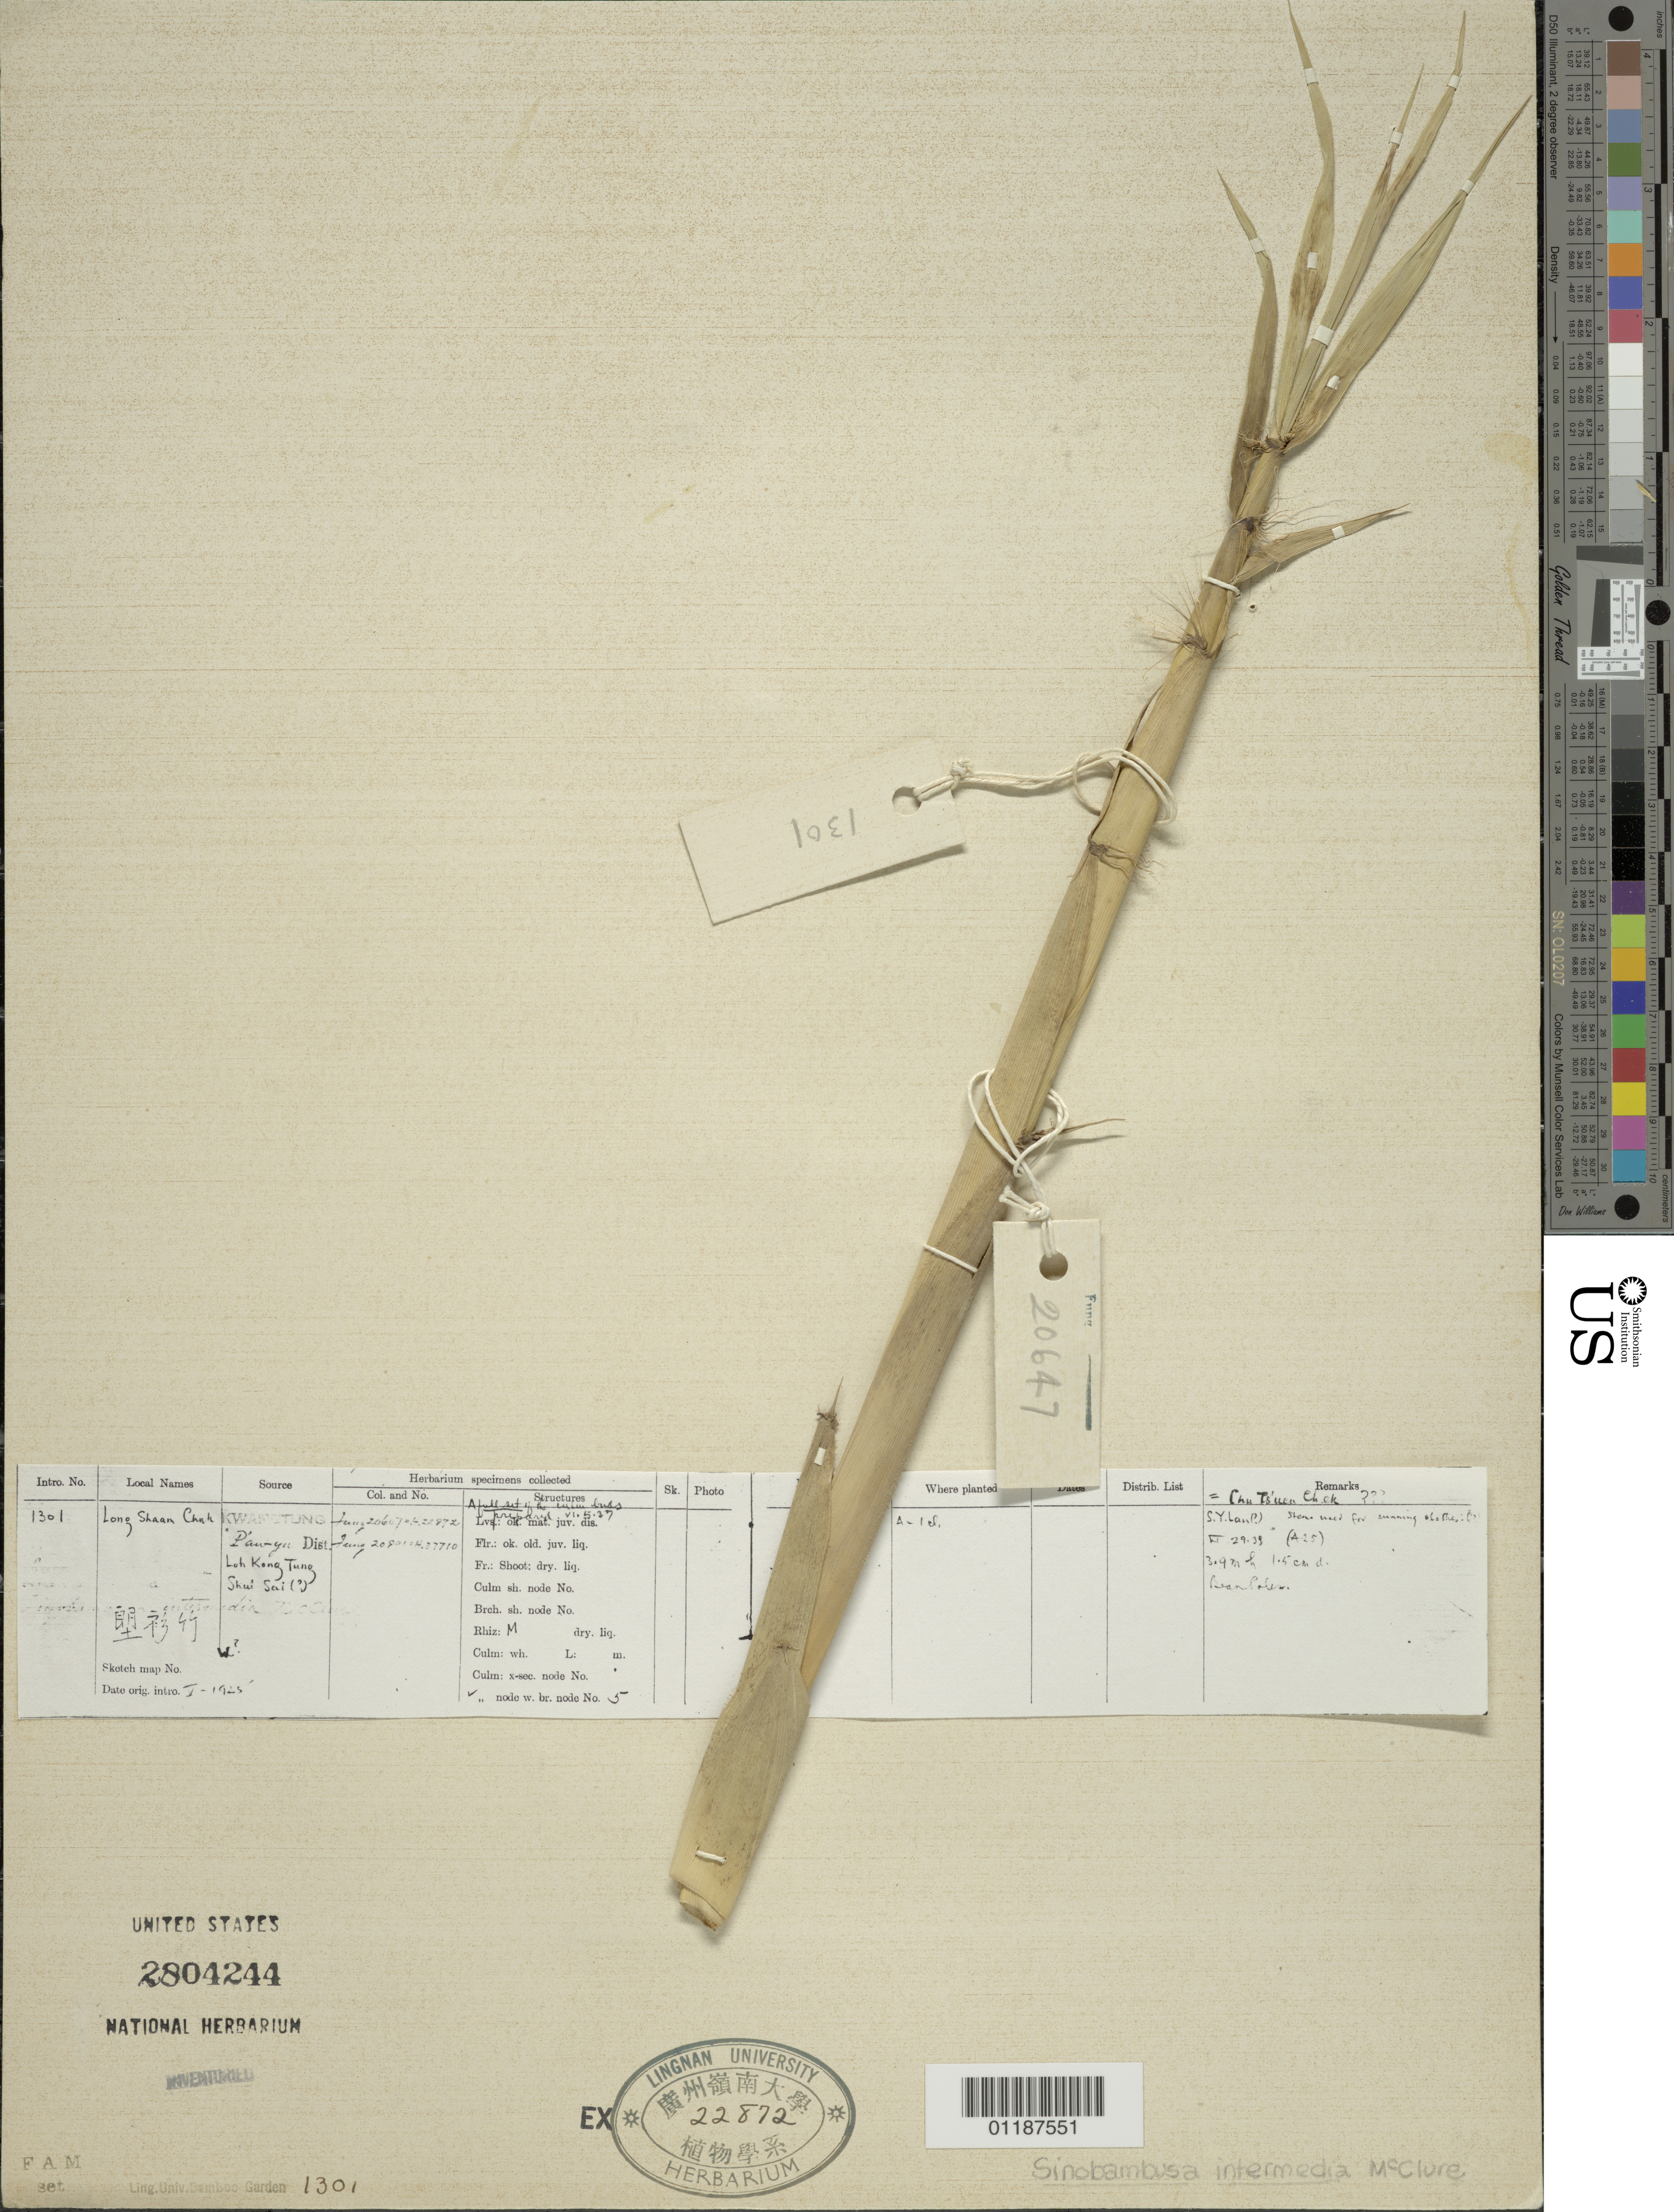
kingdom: Plantae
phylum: Tracheophyta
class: Liliopsida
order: Poales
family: Poaceae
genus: Sinobambusa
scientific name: Sinobambusa intermedia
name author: McClure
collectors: H. L. Fung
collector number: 20647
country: Panama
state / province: Chiriquí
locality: Around San Felix.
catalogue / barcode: US 2804244